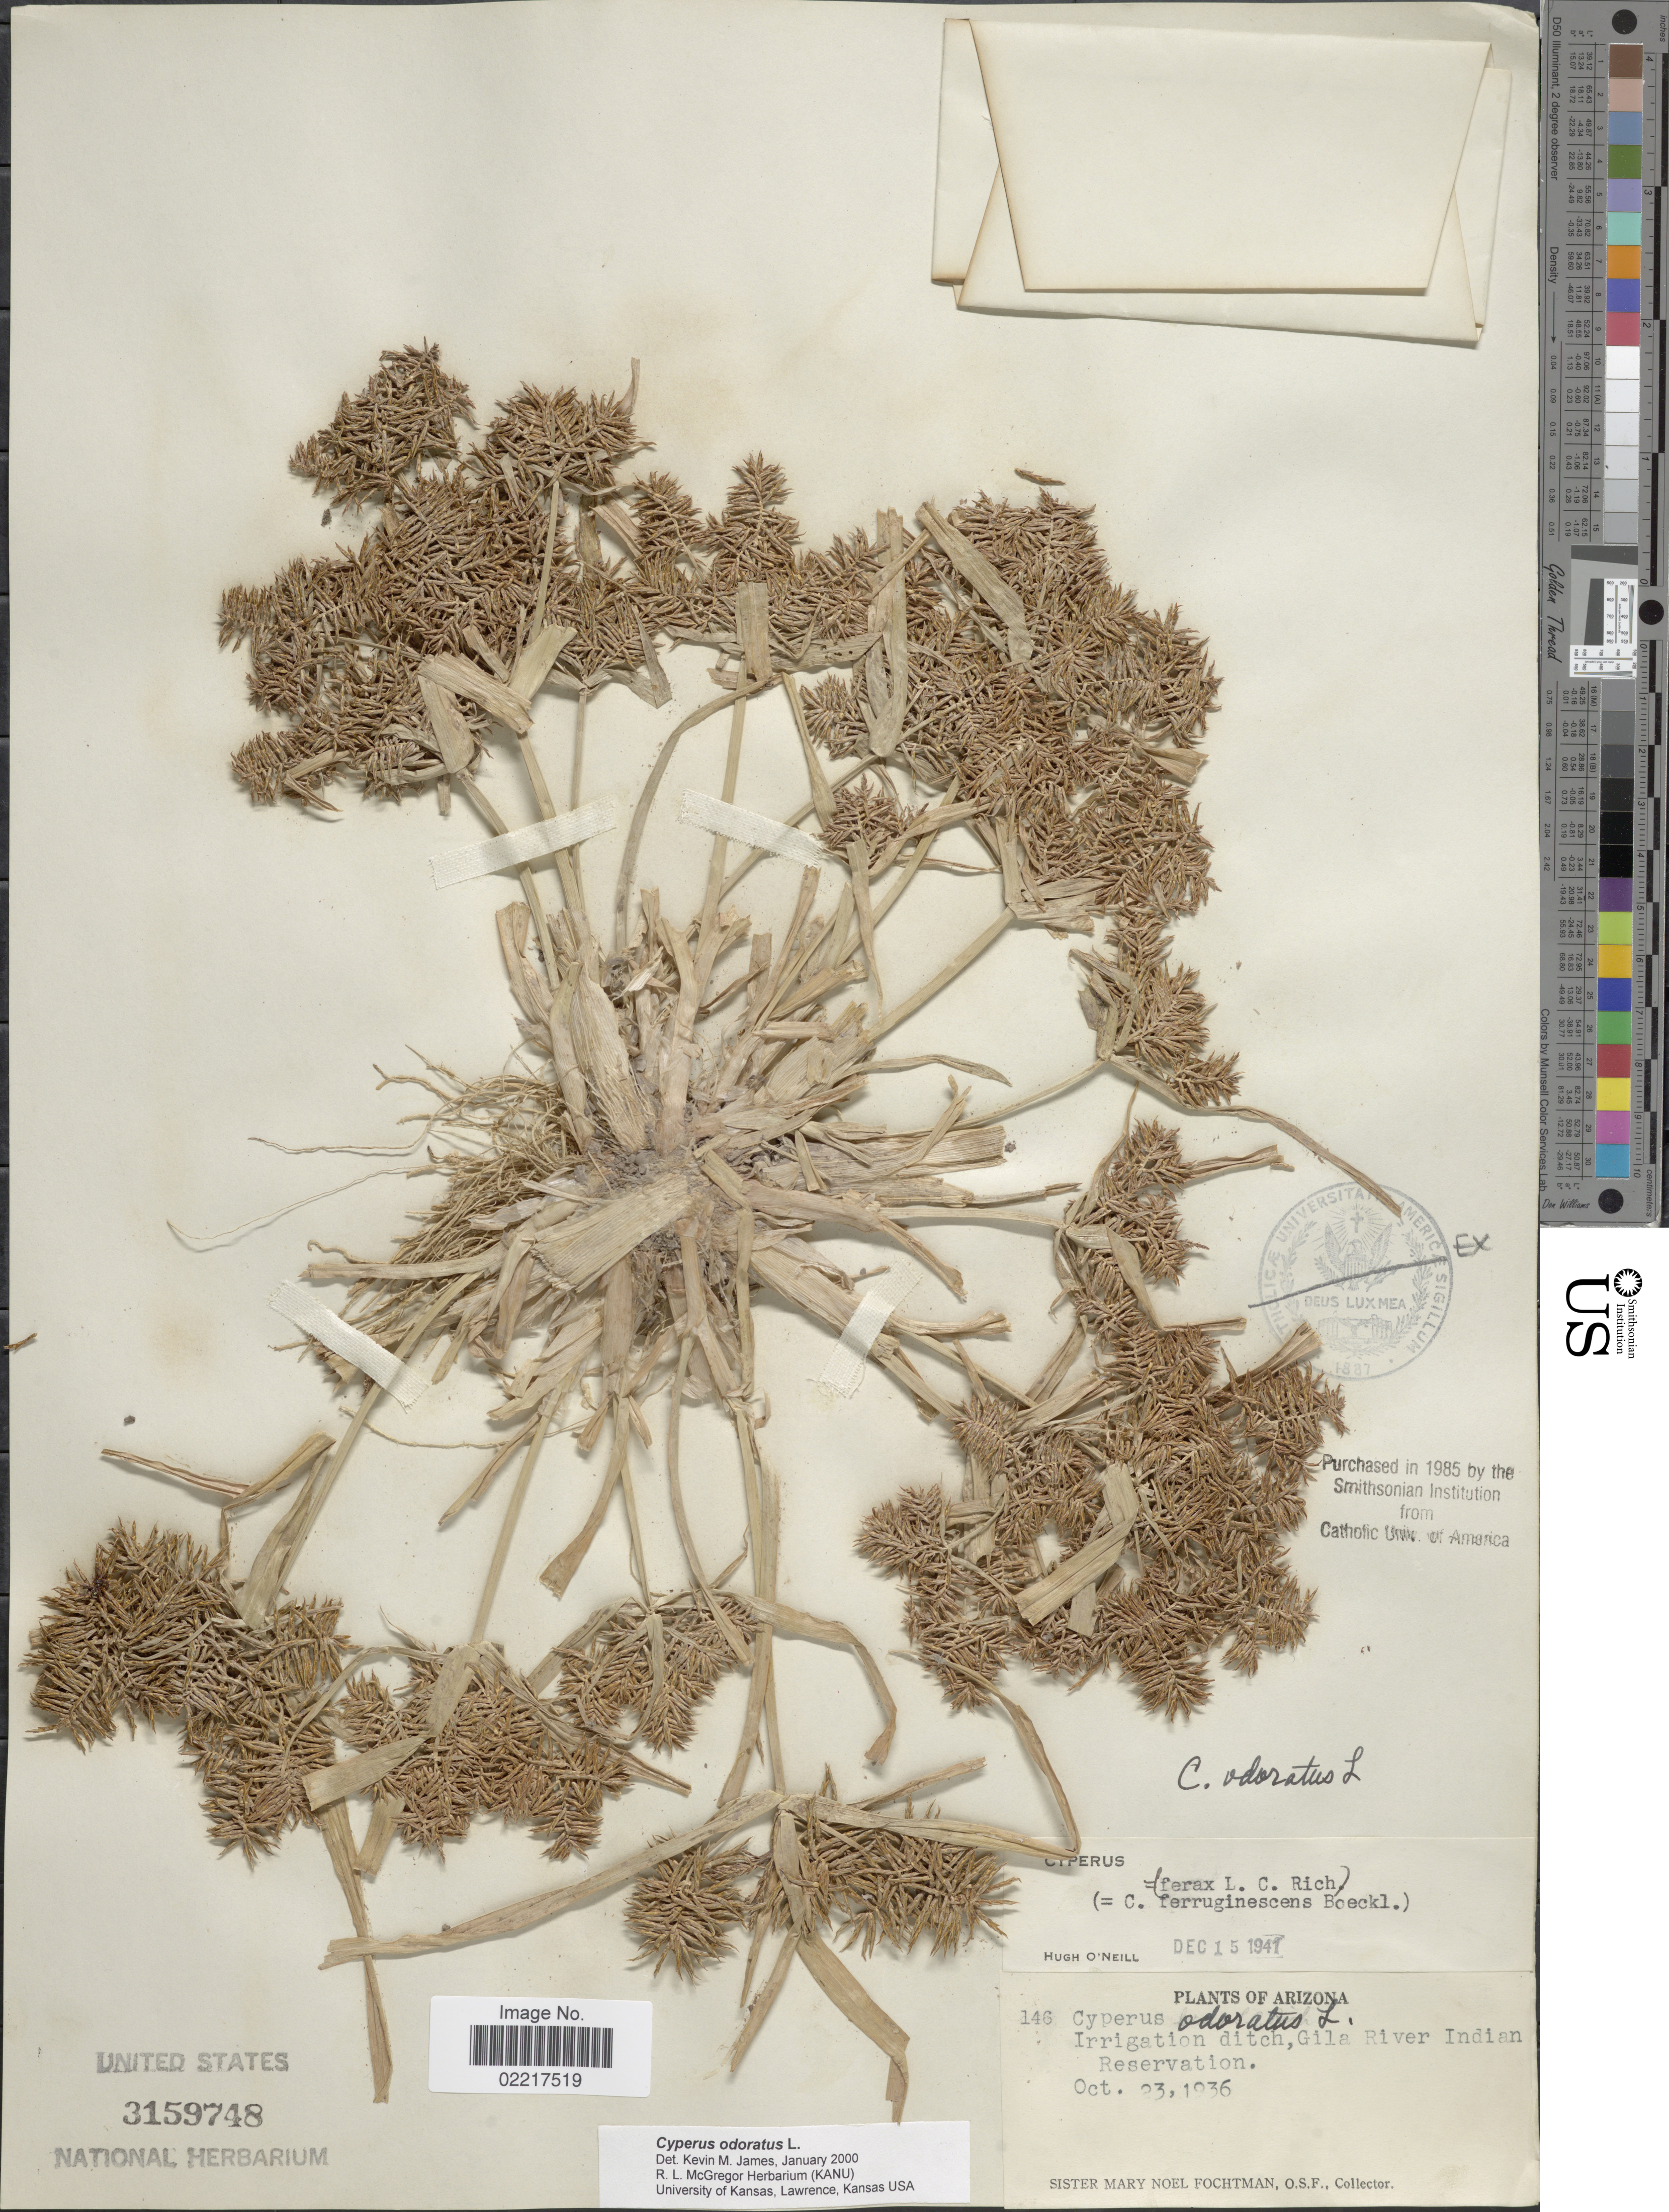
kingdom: Plantae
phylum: Tracheophyta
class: Liliopsida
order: Poales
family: Cyperaceae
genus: Cyperus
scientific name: Cyperus odoratus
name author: L.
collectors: M. N. Fochtman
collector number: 146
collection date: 1936-10-23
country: United States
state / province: Arizona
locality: Irrigation ditch, Gila River Indian Reservation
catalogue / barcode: US 3159748